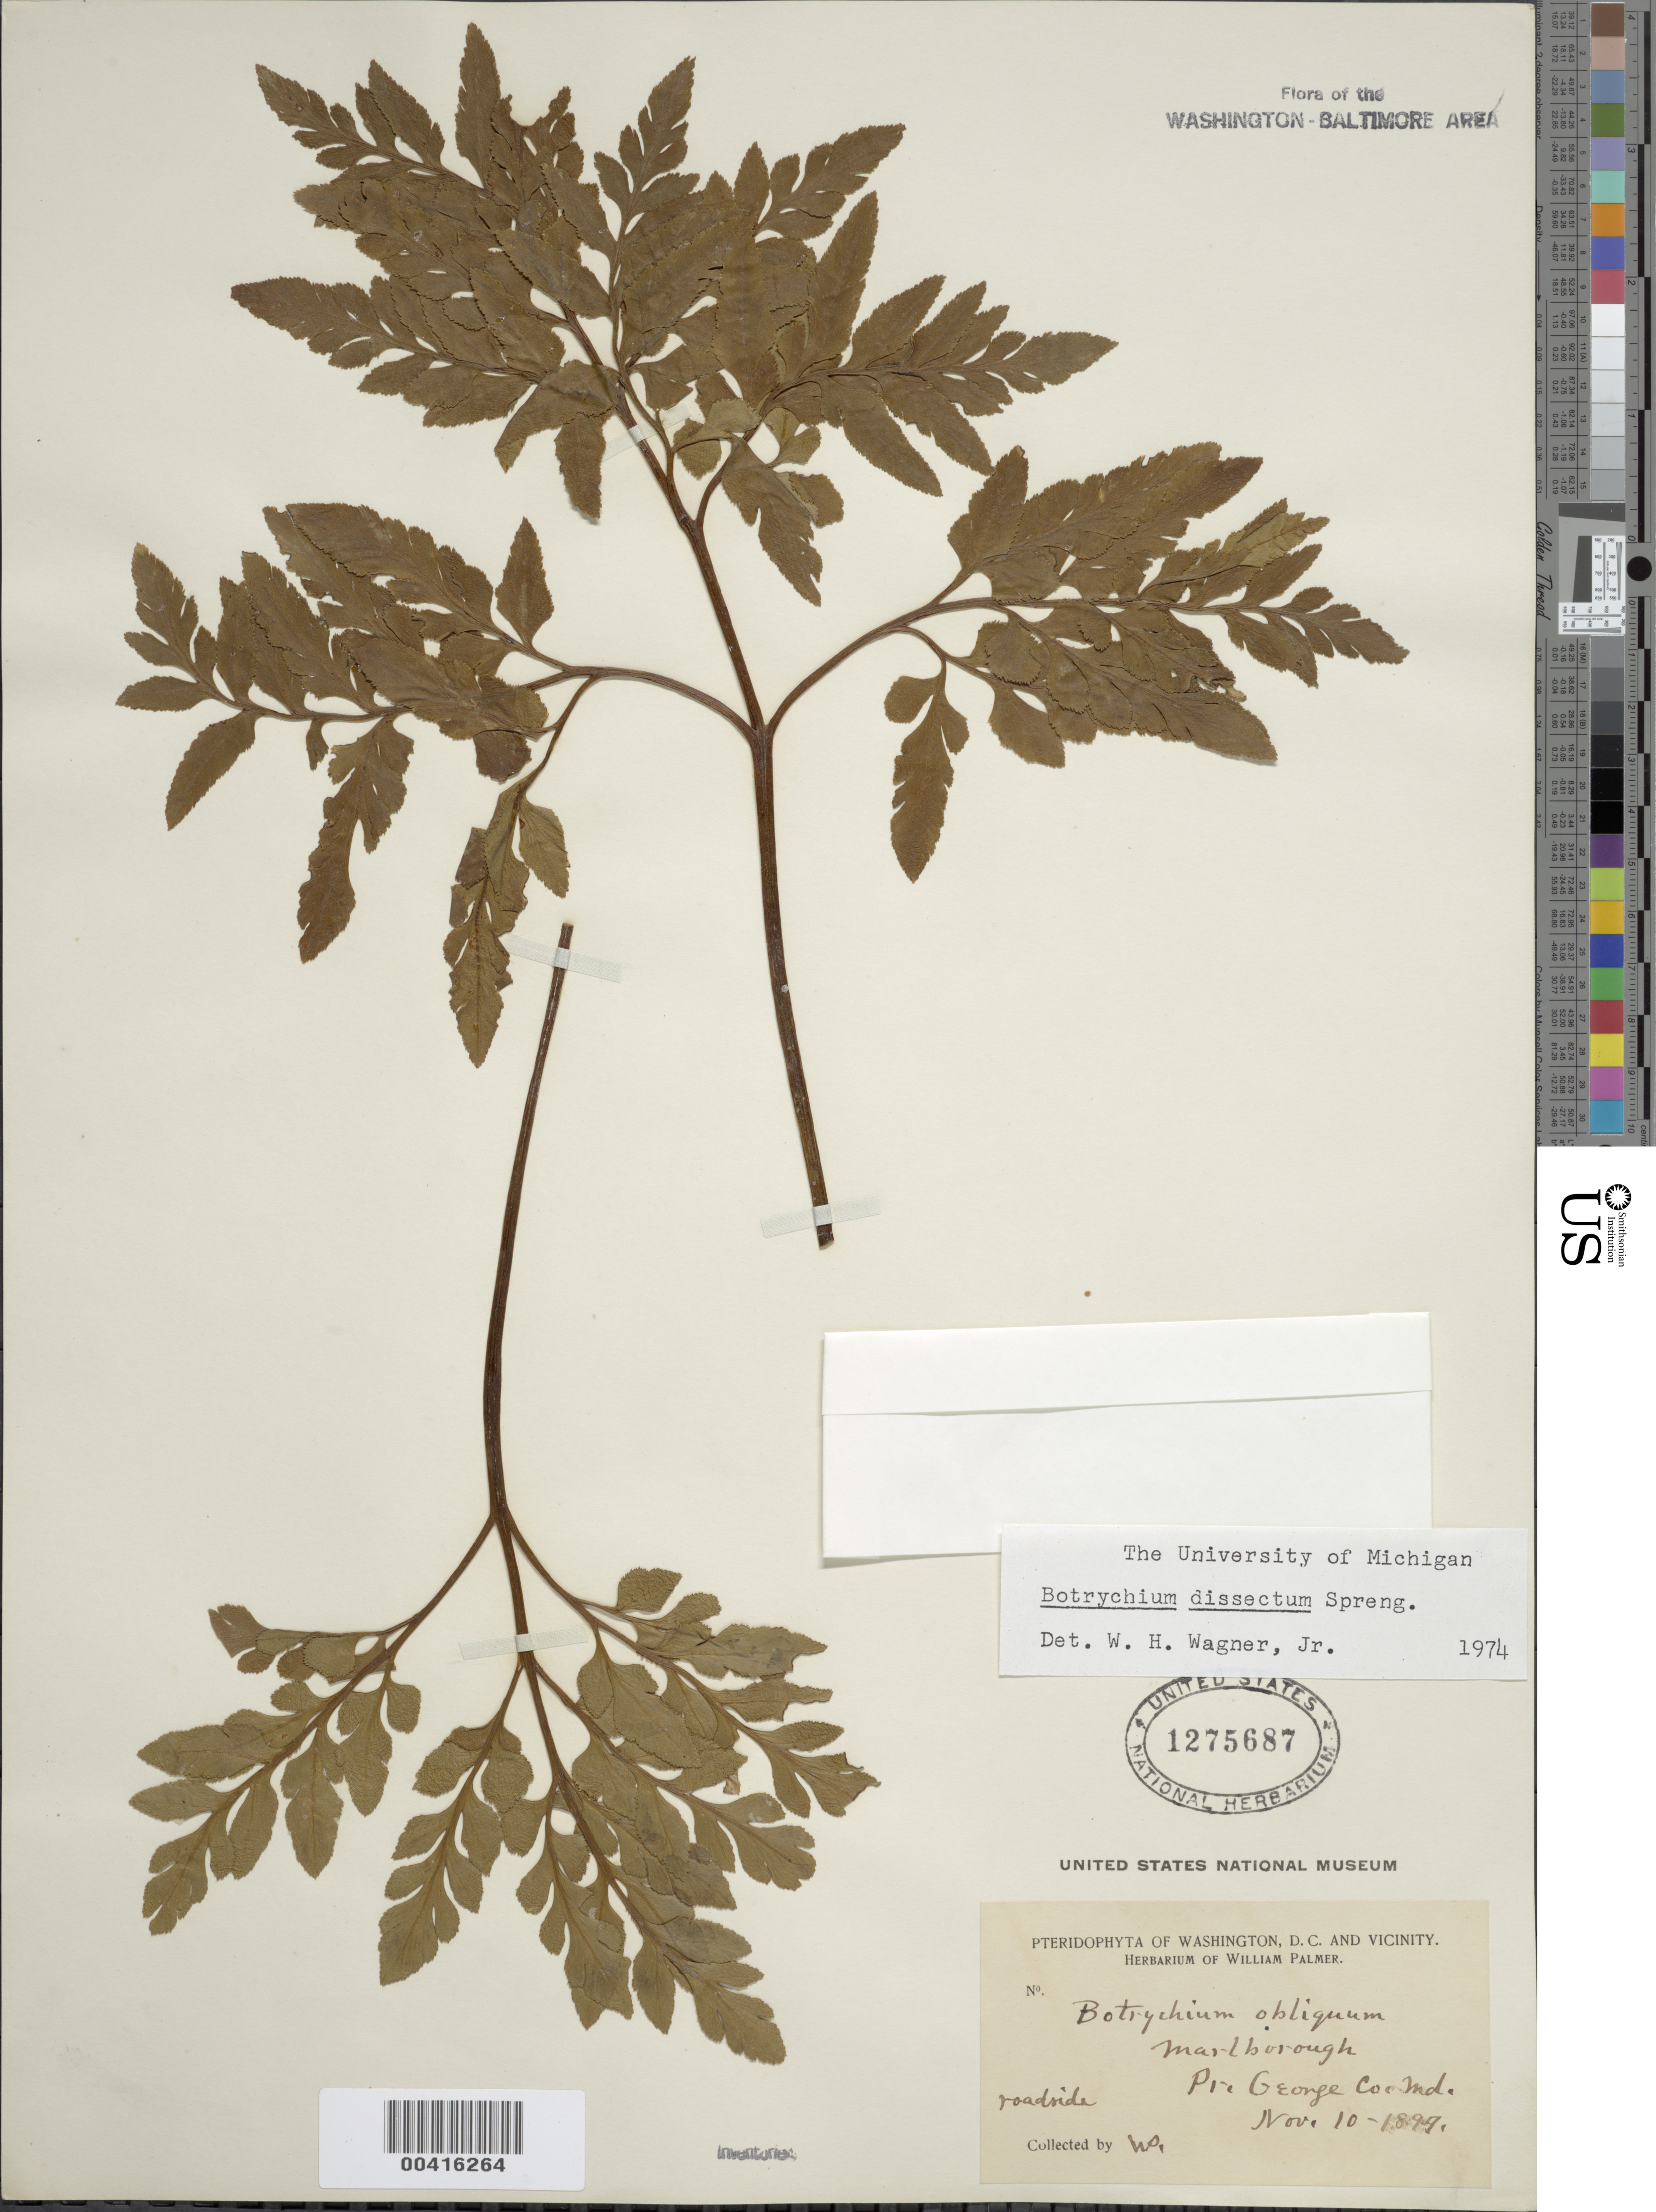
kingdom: Plantae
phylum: Tracheophyta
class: Polypodiopsida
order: Ophioglossales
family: Ophioglossaceae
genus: Botrychium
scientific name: Botrychium dissectum var. obliquum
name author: Clute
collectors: W. Palmer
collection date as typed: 10 Nov 1899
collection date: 1899-11-10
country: United States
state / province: Maryland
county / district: Prince George's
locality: Marlborough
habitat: Roadside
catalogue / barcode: US 1275687